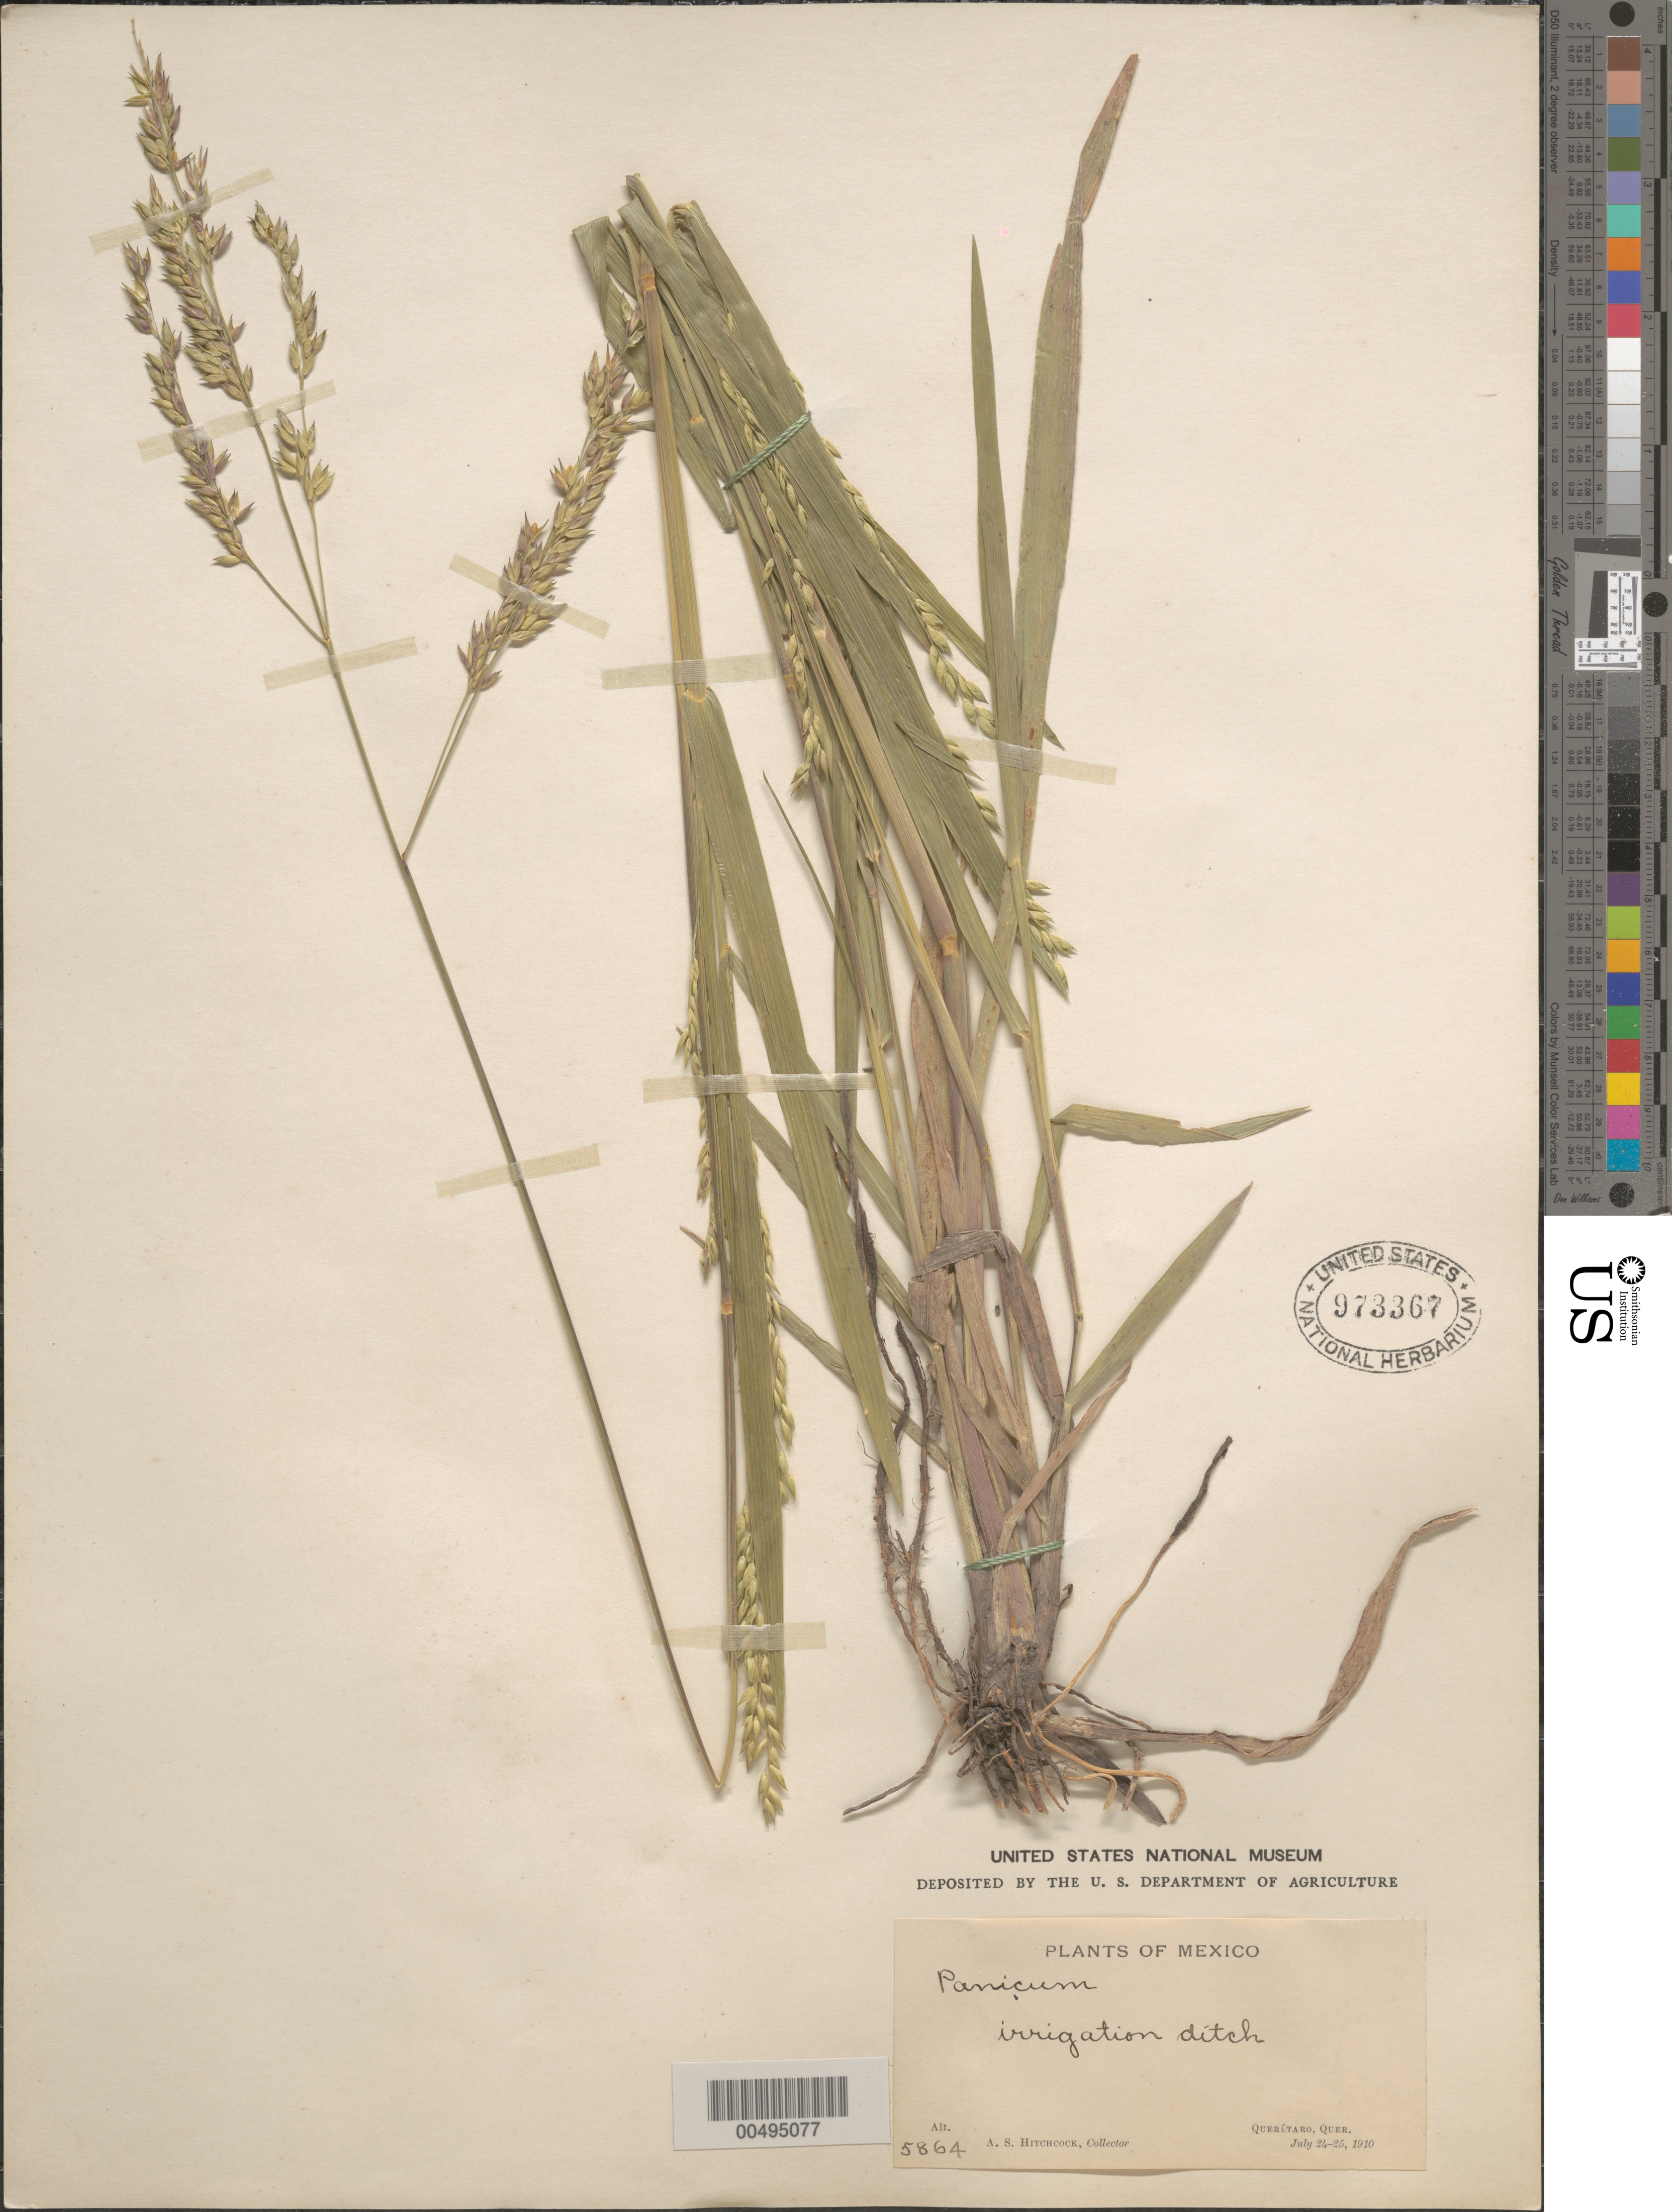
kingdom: Plantae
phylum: Tracheophyta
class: Liliopsida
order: Poales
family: Poaceae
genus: Panicum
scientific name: Panicum decolorans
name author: Kunth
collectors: A. S. Hitchcock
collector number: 5864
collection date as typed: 24 Jul 1910 to 25 Jul 1910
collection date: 1910-07-24/1910-07-25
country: Mexico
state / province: Querétaro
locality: QuerŠtaro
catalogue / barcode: US 973367